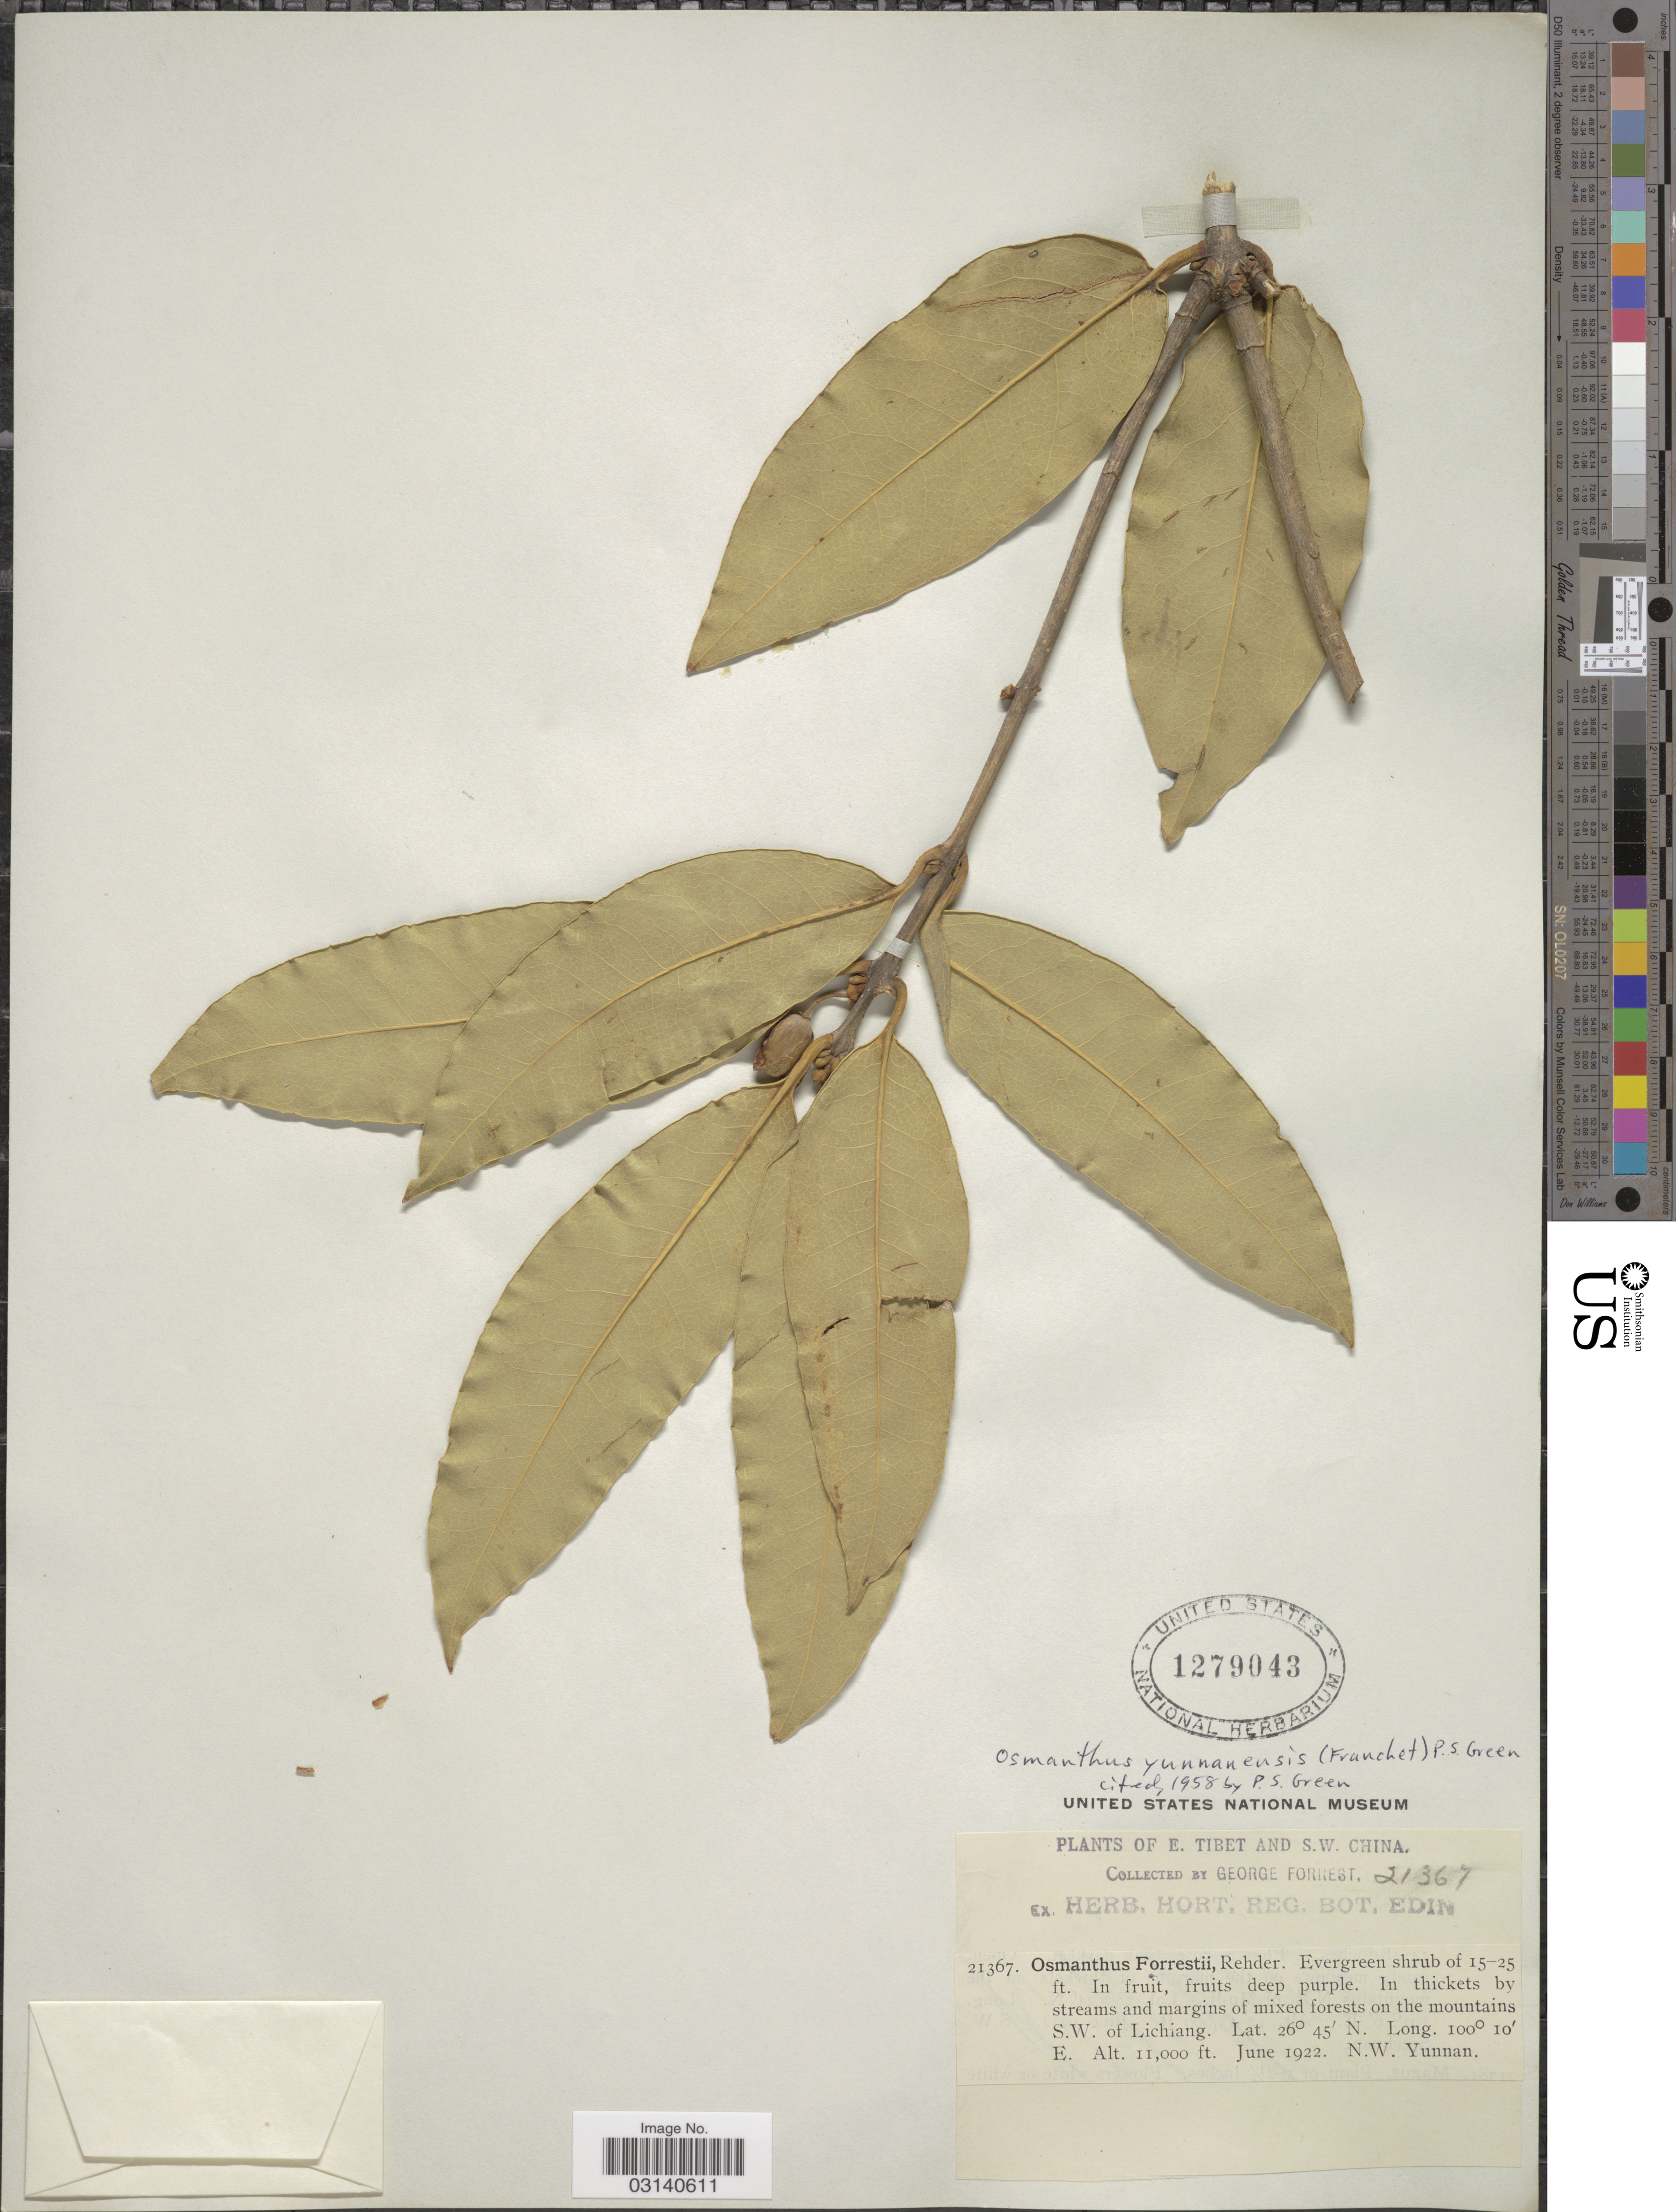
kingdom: Plantae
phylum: Tracheophyta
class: Magnoliopsida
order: Lamiales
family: Oleaceae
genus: Osmanthus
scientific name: Osmanthus yunnanensis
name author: (Franch.) P.S. Green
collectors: G. Forrest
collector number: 21367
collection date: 1922-06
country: China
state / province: Yunnan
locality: S.W. China, In thickets by streams and margins of mixed forests on the mountains S.W. of Lichiang, N.W. Yunnan.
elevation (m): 3353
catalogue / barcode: US 1279043